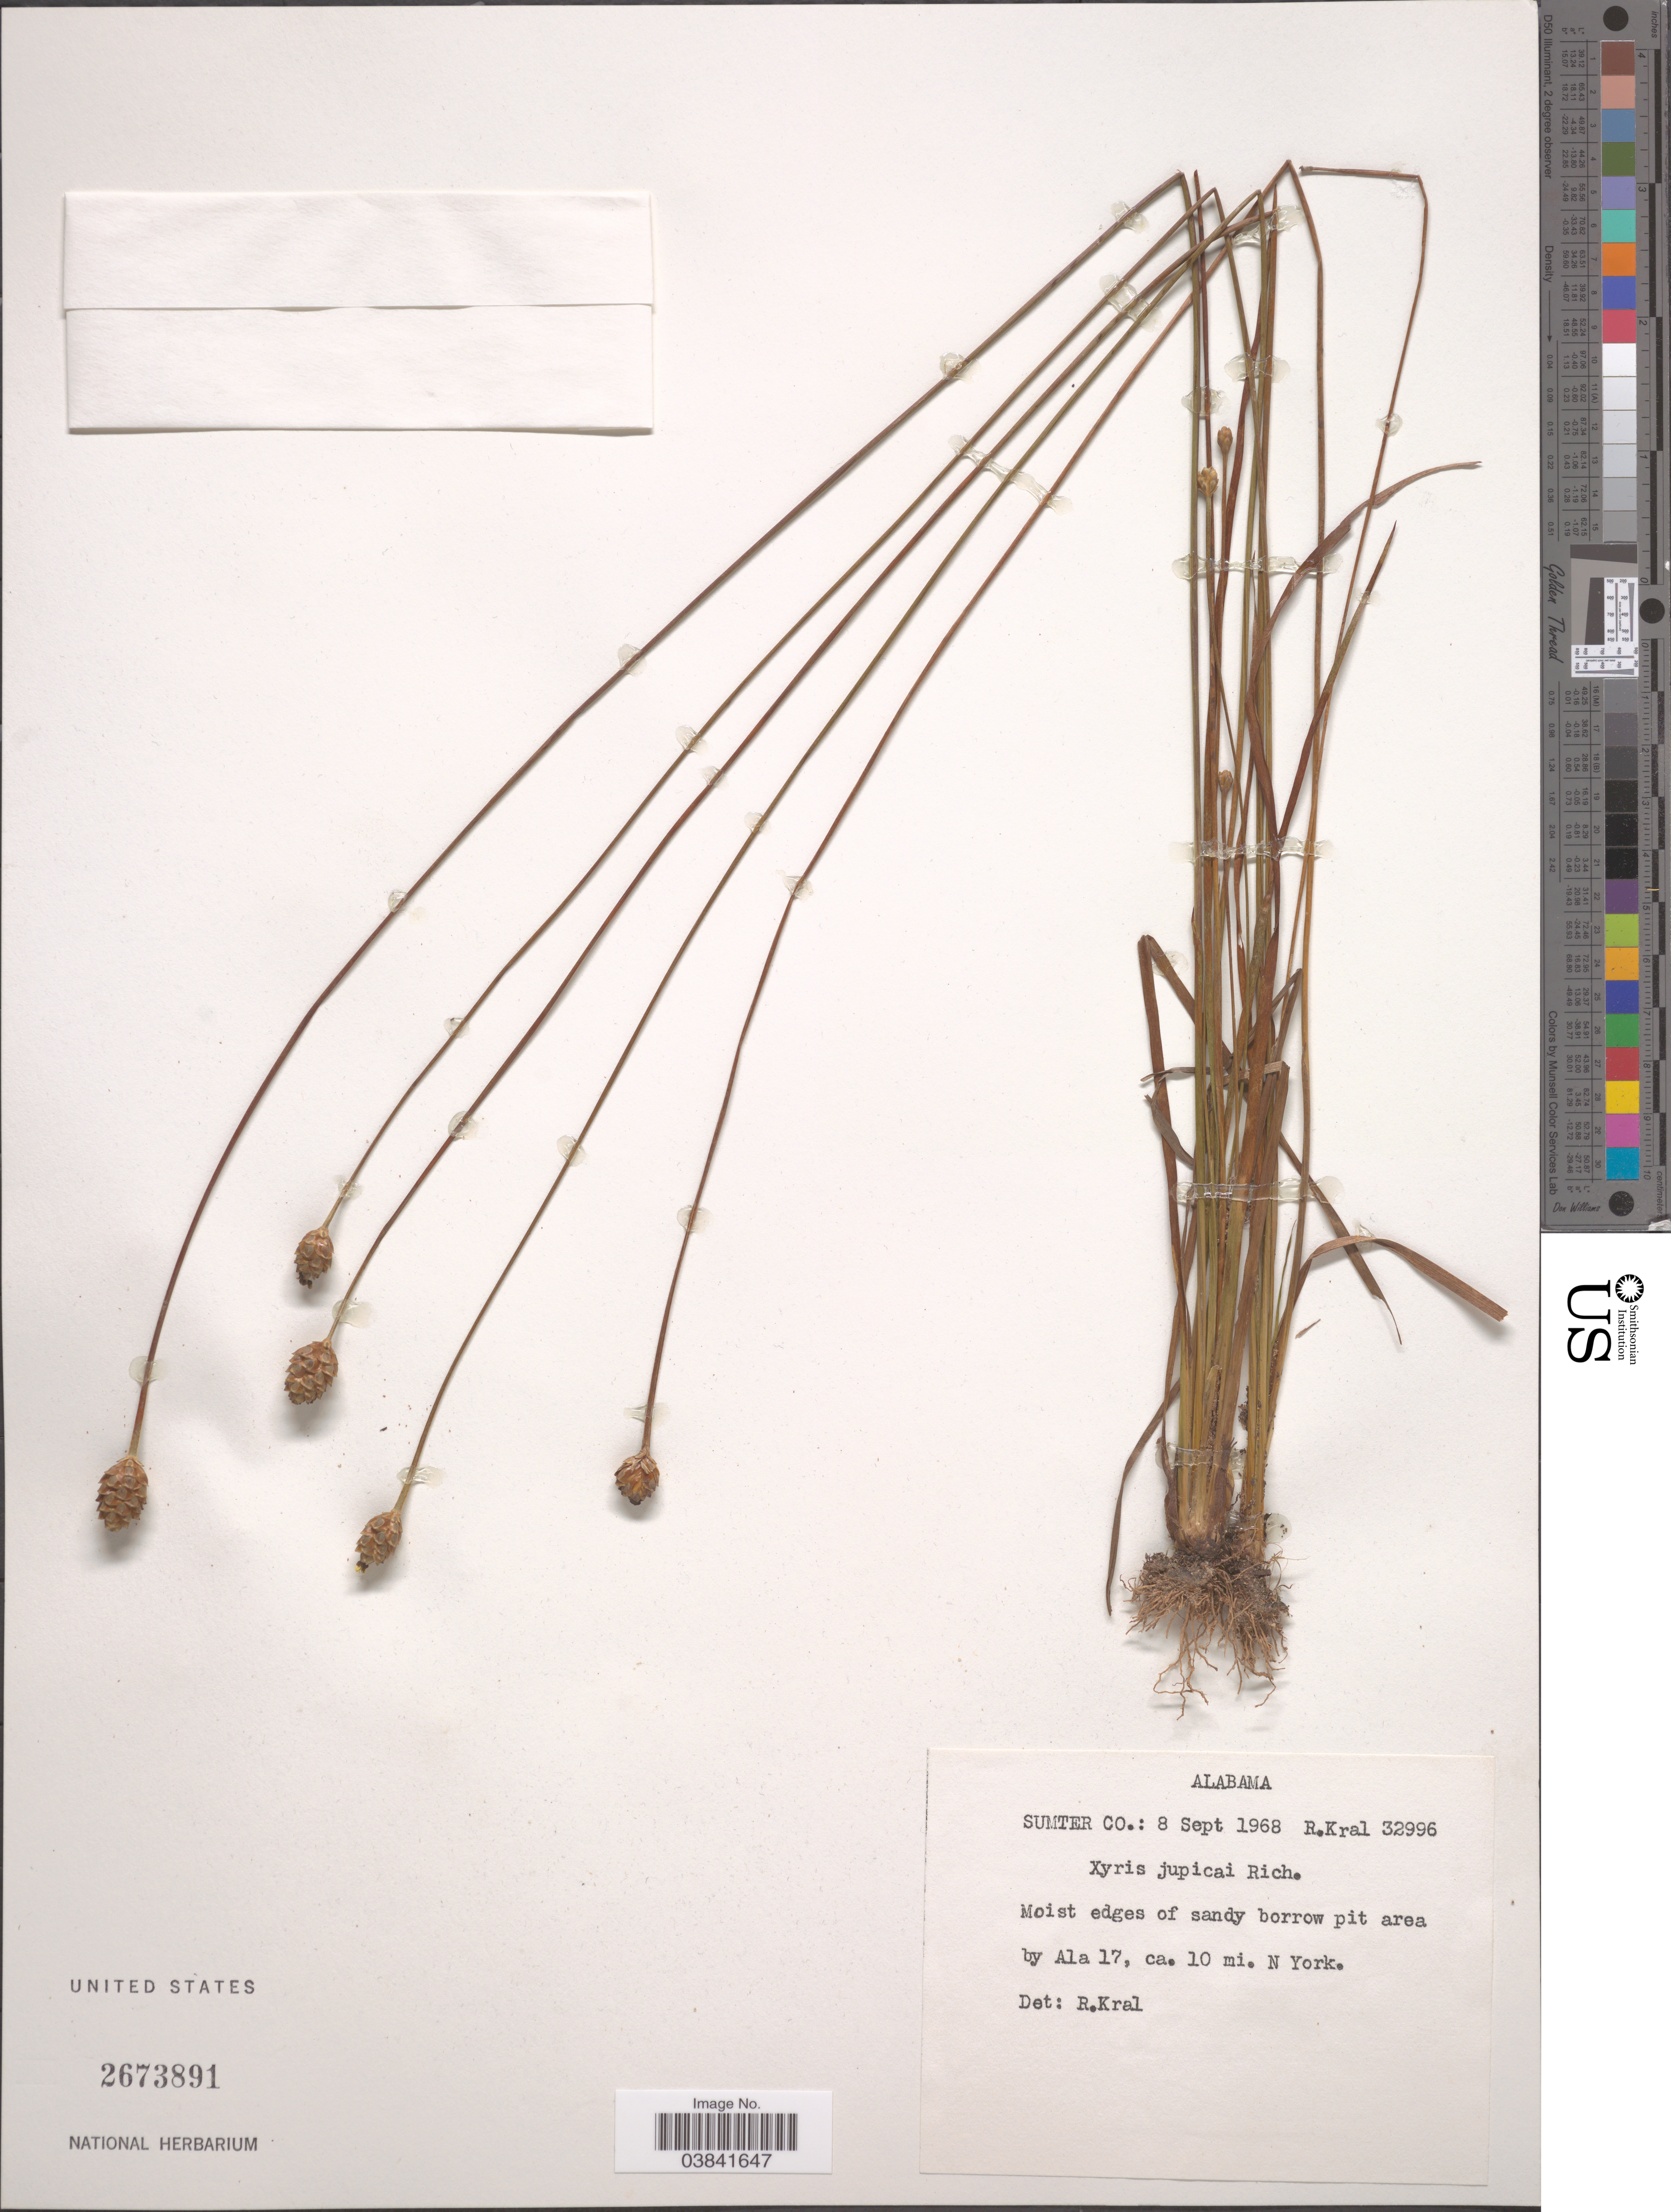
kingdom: Plantae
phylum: Tracheophyta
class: Liliopsida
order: Poales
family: Xyridaceae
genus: Xyris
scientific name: Xyris jupicai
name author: Rich.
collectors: R. Kral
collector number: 32996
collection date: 1968-09-08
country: United States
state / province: Alabama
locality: Sumter Co.: Moist edges of sandy borrow pit area by Ala 17, ca. 10 mi. N York.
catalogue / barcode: US 2673891